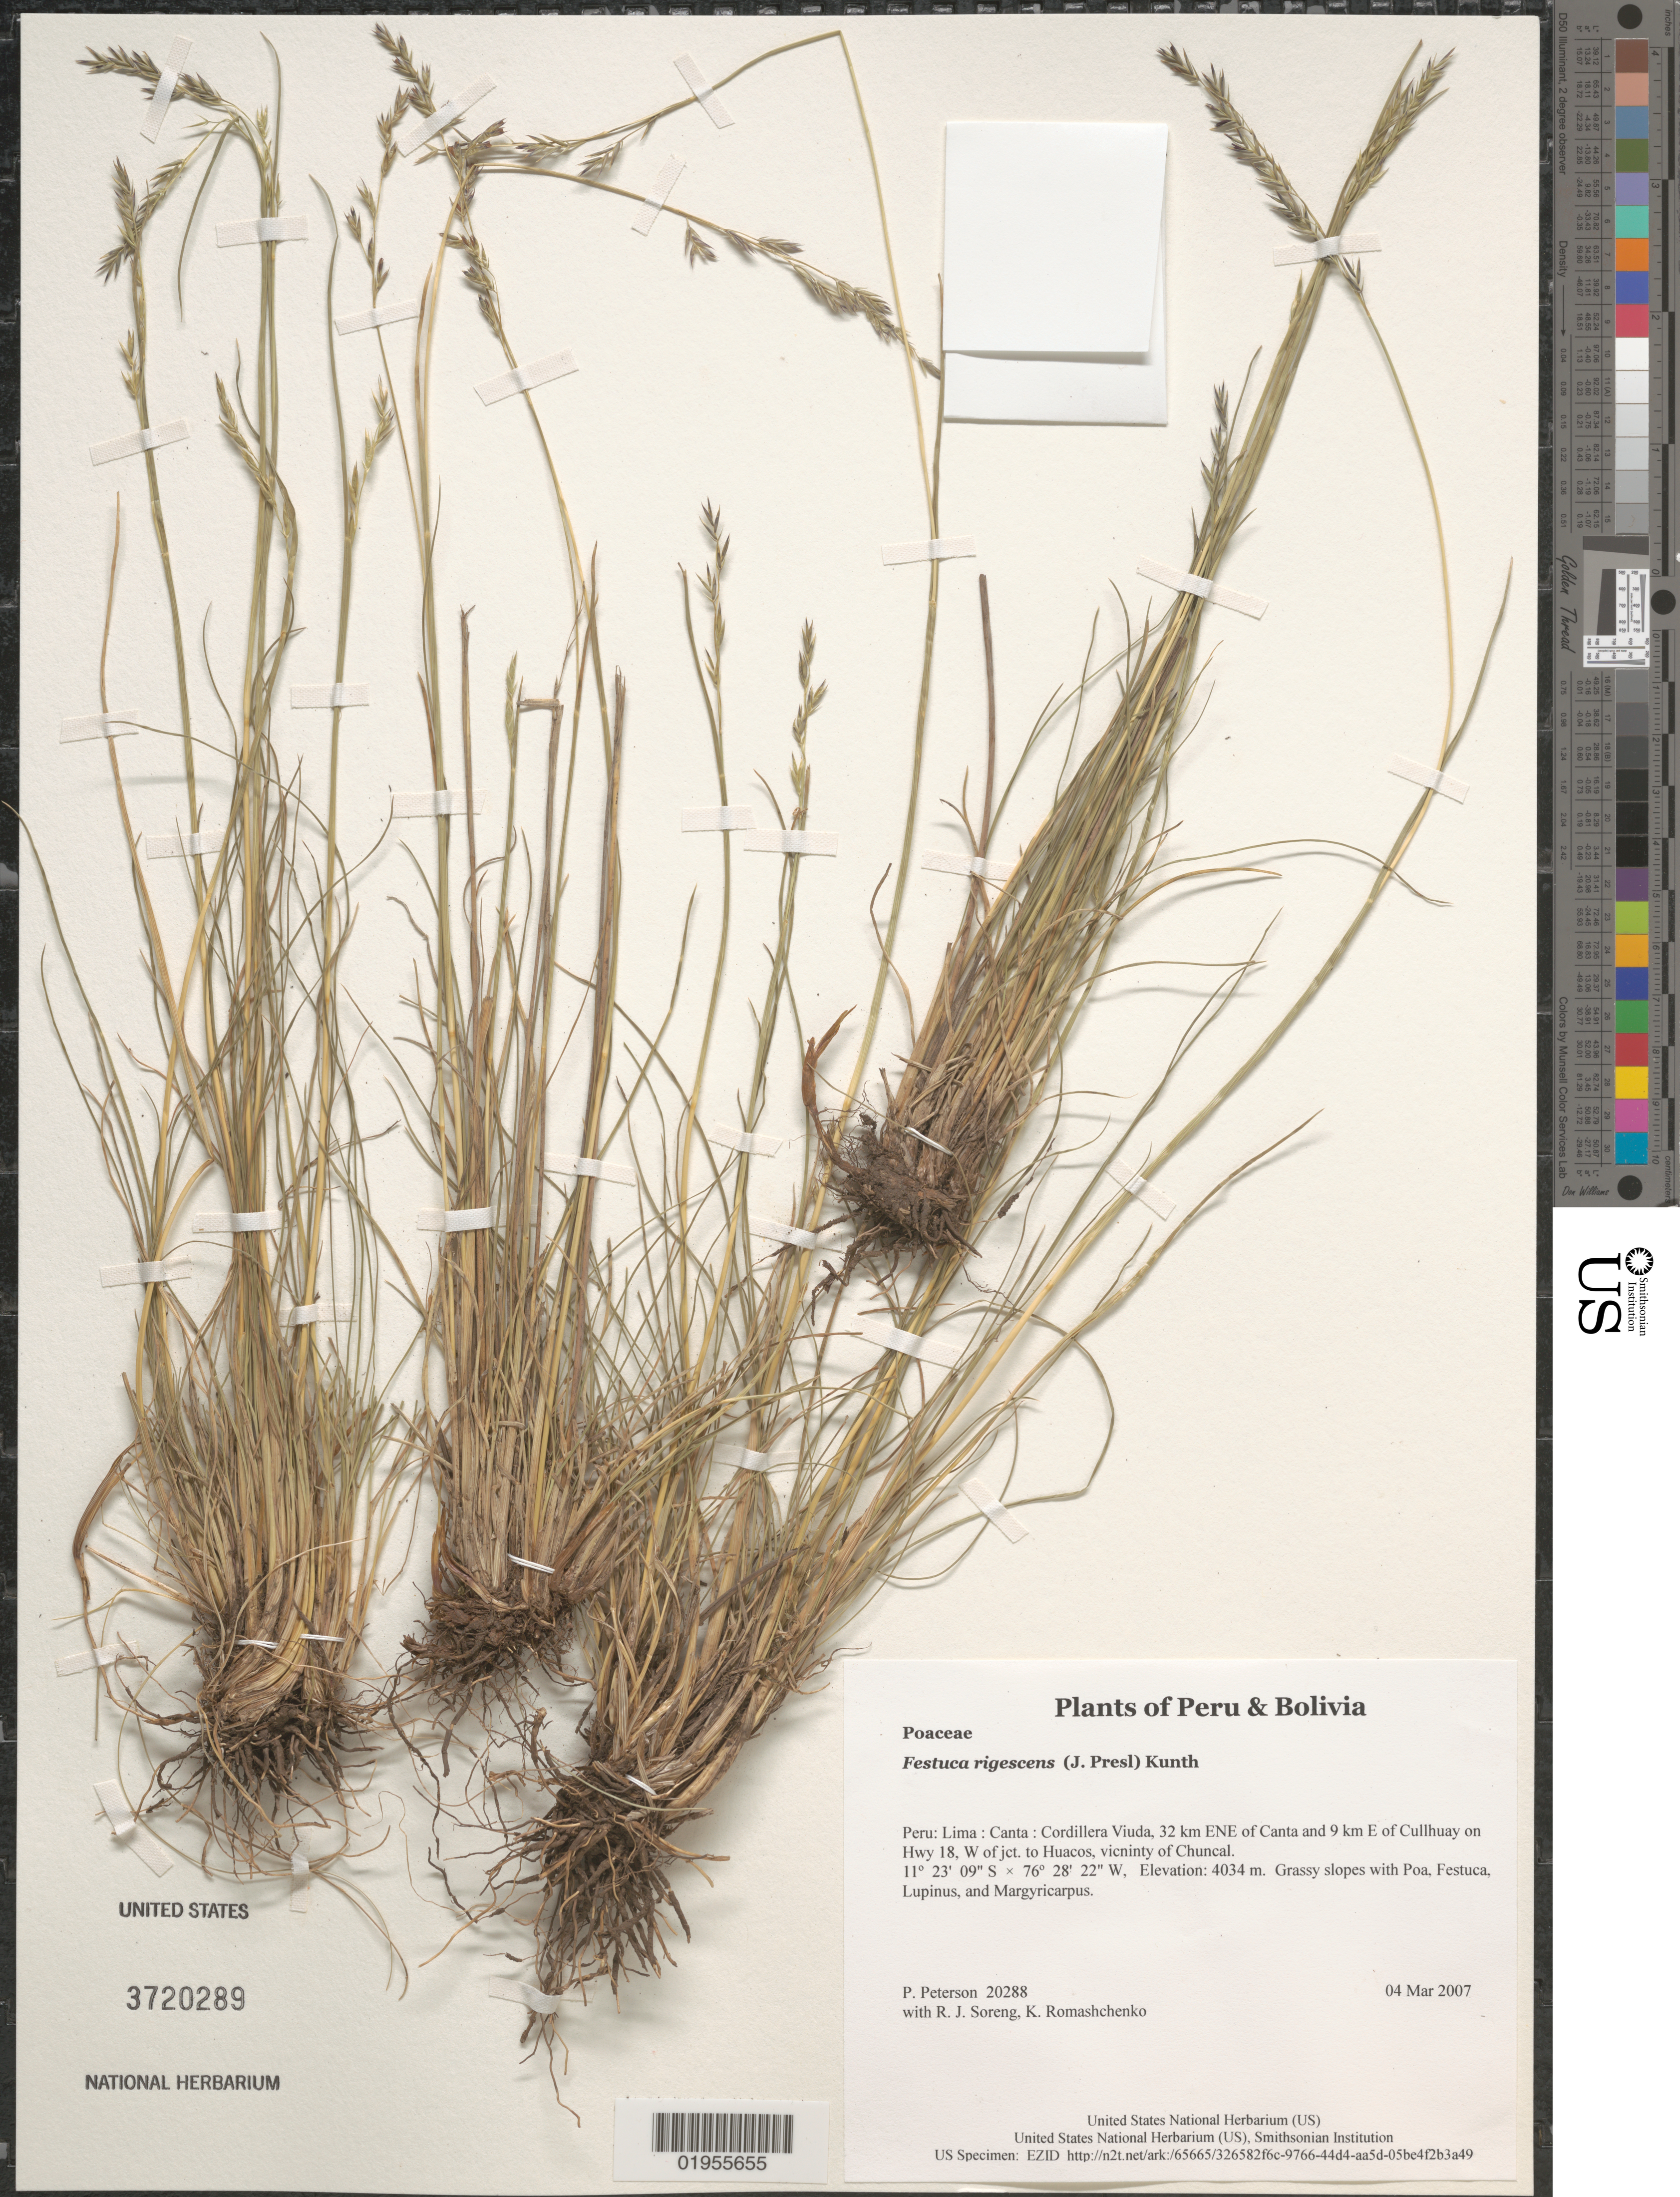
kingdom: Plantae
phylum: Tracheophyta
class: Liliopsida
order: Poales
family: Poaceae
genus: Festuca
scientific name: Festuca rigescens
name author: (J. Presl) Kunth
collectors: P. M. Peterson, R. J. Soreng & K. Romashchenko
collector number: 20288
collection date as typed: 04 Mar 2007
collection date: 2007-03-04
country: Peru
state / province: Lima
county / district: Canta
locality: Cordillera Viuda, 32 km ENE of Canta and 9 km E of Cullhuay on Hwy 18, W of jct. to Huacos, vicinity of Chuncal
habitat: Grassy slopes with Poa, Festuca, Lupinus, and Margyricarpus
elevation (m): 4034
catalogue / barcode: US 3720289